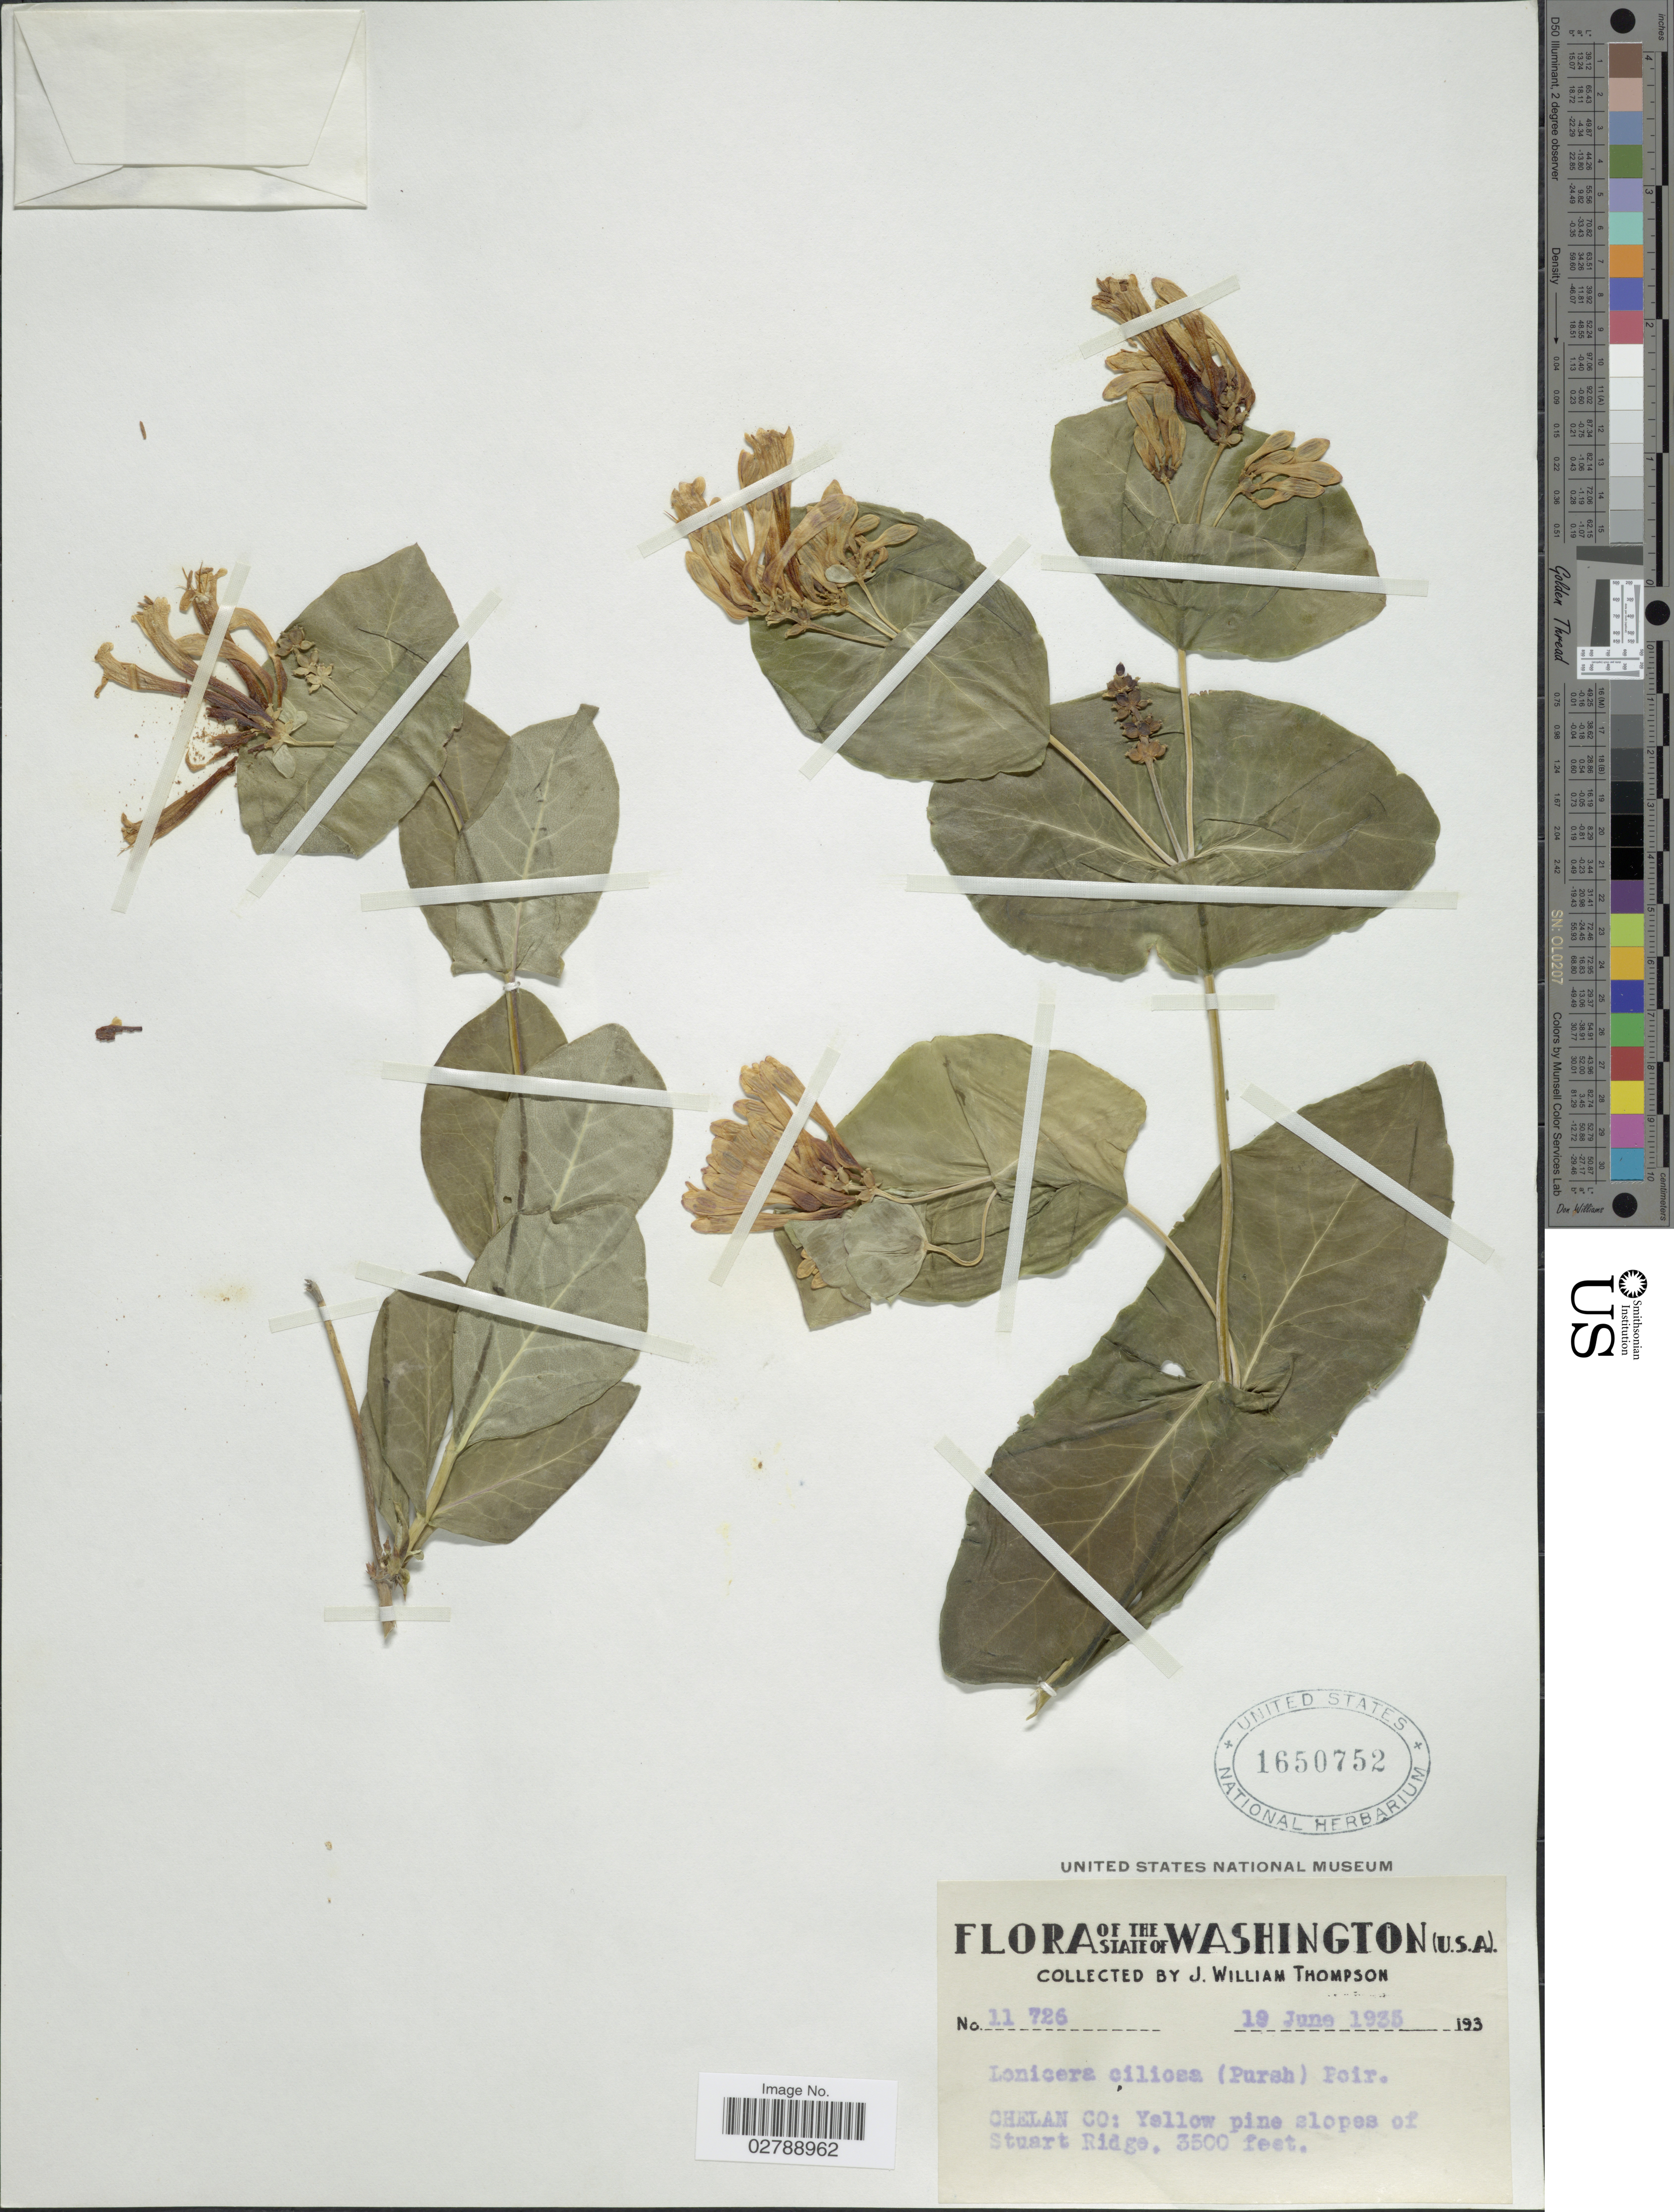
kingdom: Plantae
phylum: Tracheophyta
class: Magnoliopsida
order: Dipsacales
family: Caprifoliaceae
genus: Lonicera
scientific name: Lonicera ciliosa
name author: Poir.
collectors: J. W. Thompson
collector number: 11726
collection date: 1935-06-19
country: United States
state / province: Washington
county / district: Chelan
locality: Chelan Co: Yellow pine slopes of Stuart Ridge.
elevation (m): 1067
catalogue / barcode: US 1650752